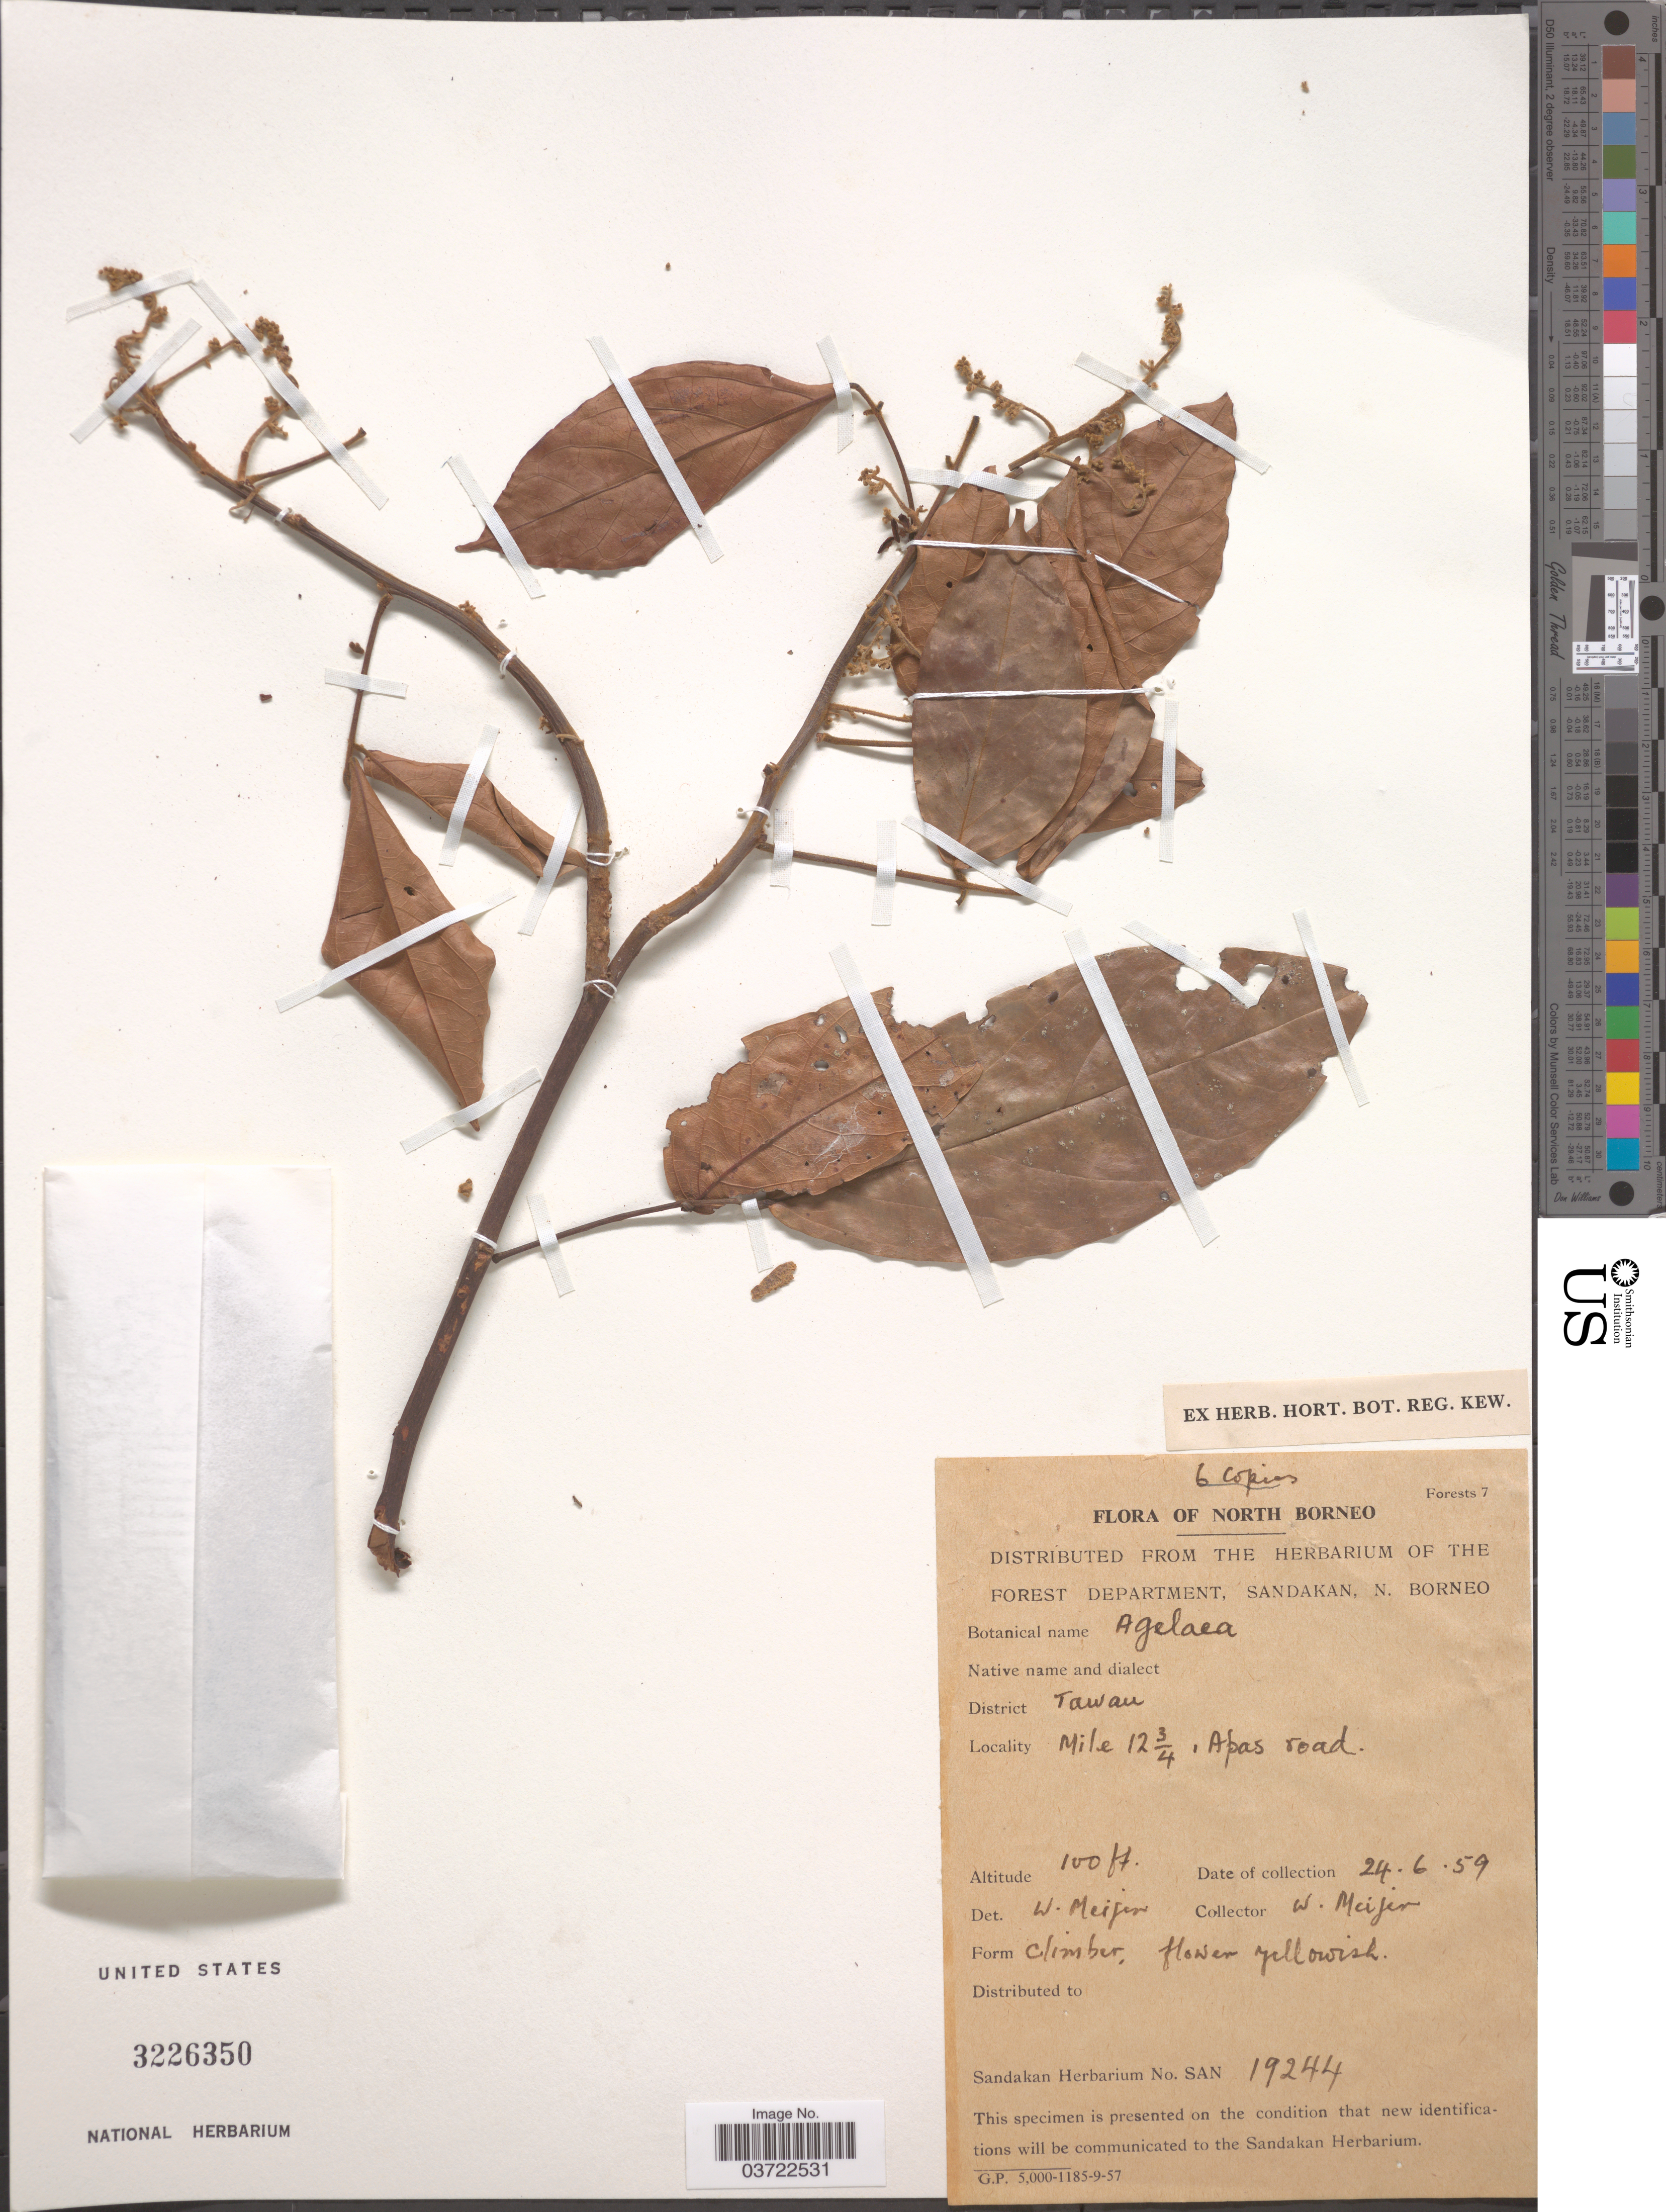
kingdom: Plantae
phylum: Tracheophyta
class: Magnoliopsida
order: Oxalidales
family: Connaraceae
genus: Agelaea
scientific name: Agelaea borneensis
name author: (Hook. f.) Merr.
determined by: Leenhouts, Pieter W.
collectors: W. Meijer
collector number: SAN19244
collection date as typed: Transcribed d/m/y: 24/6/59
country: Malaysia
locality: North Borneo. District Tawan Mile 12¾, Apas road.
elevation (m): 30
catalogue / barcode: US 3226350